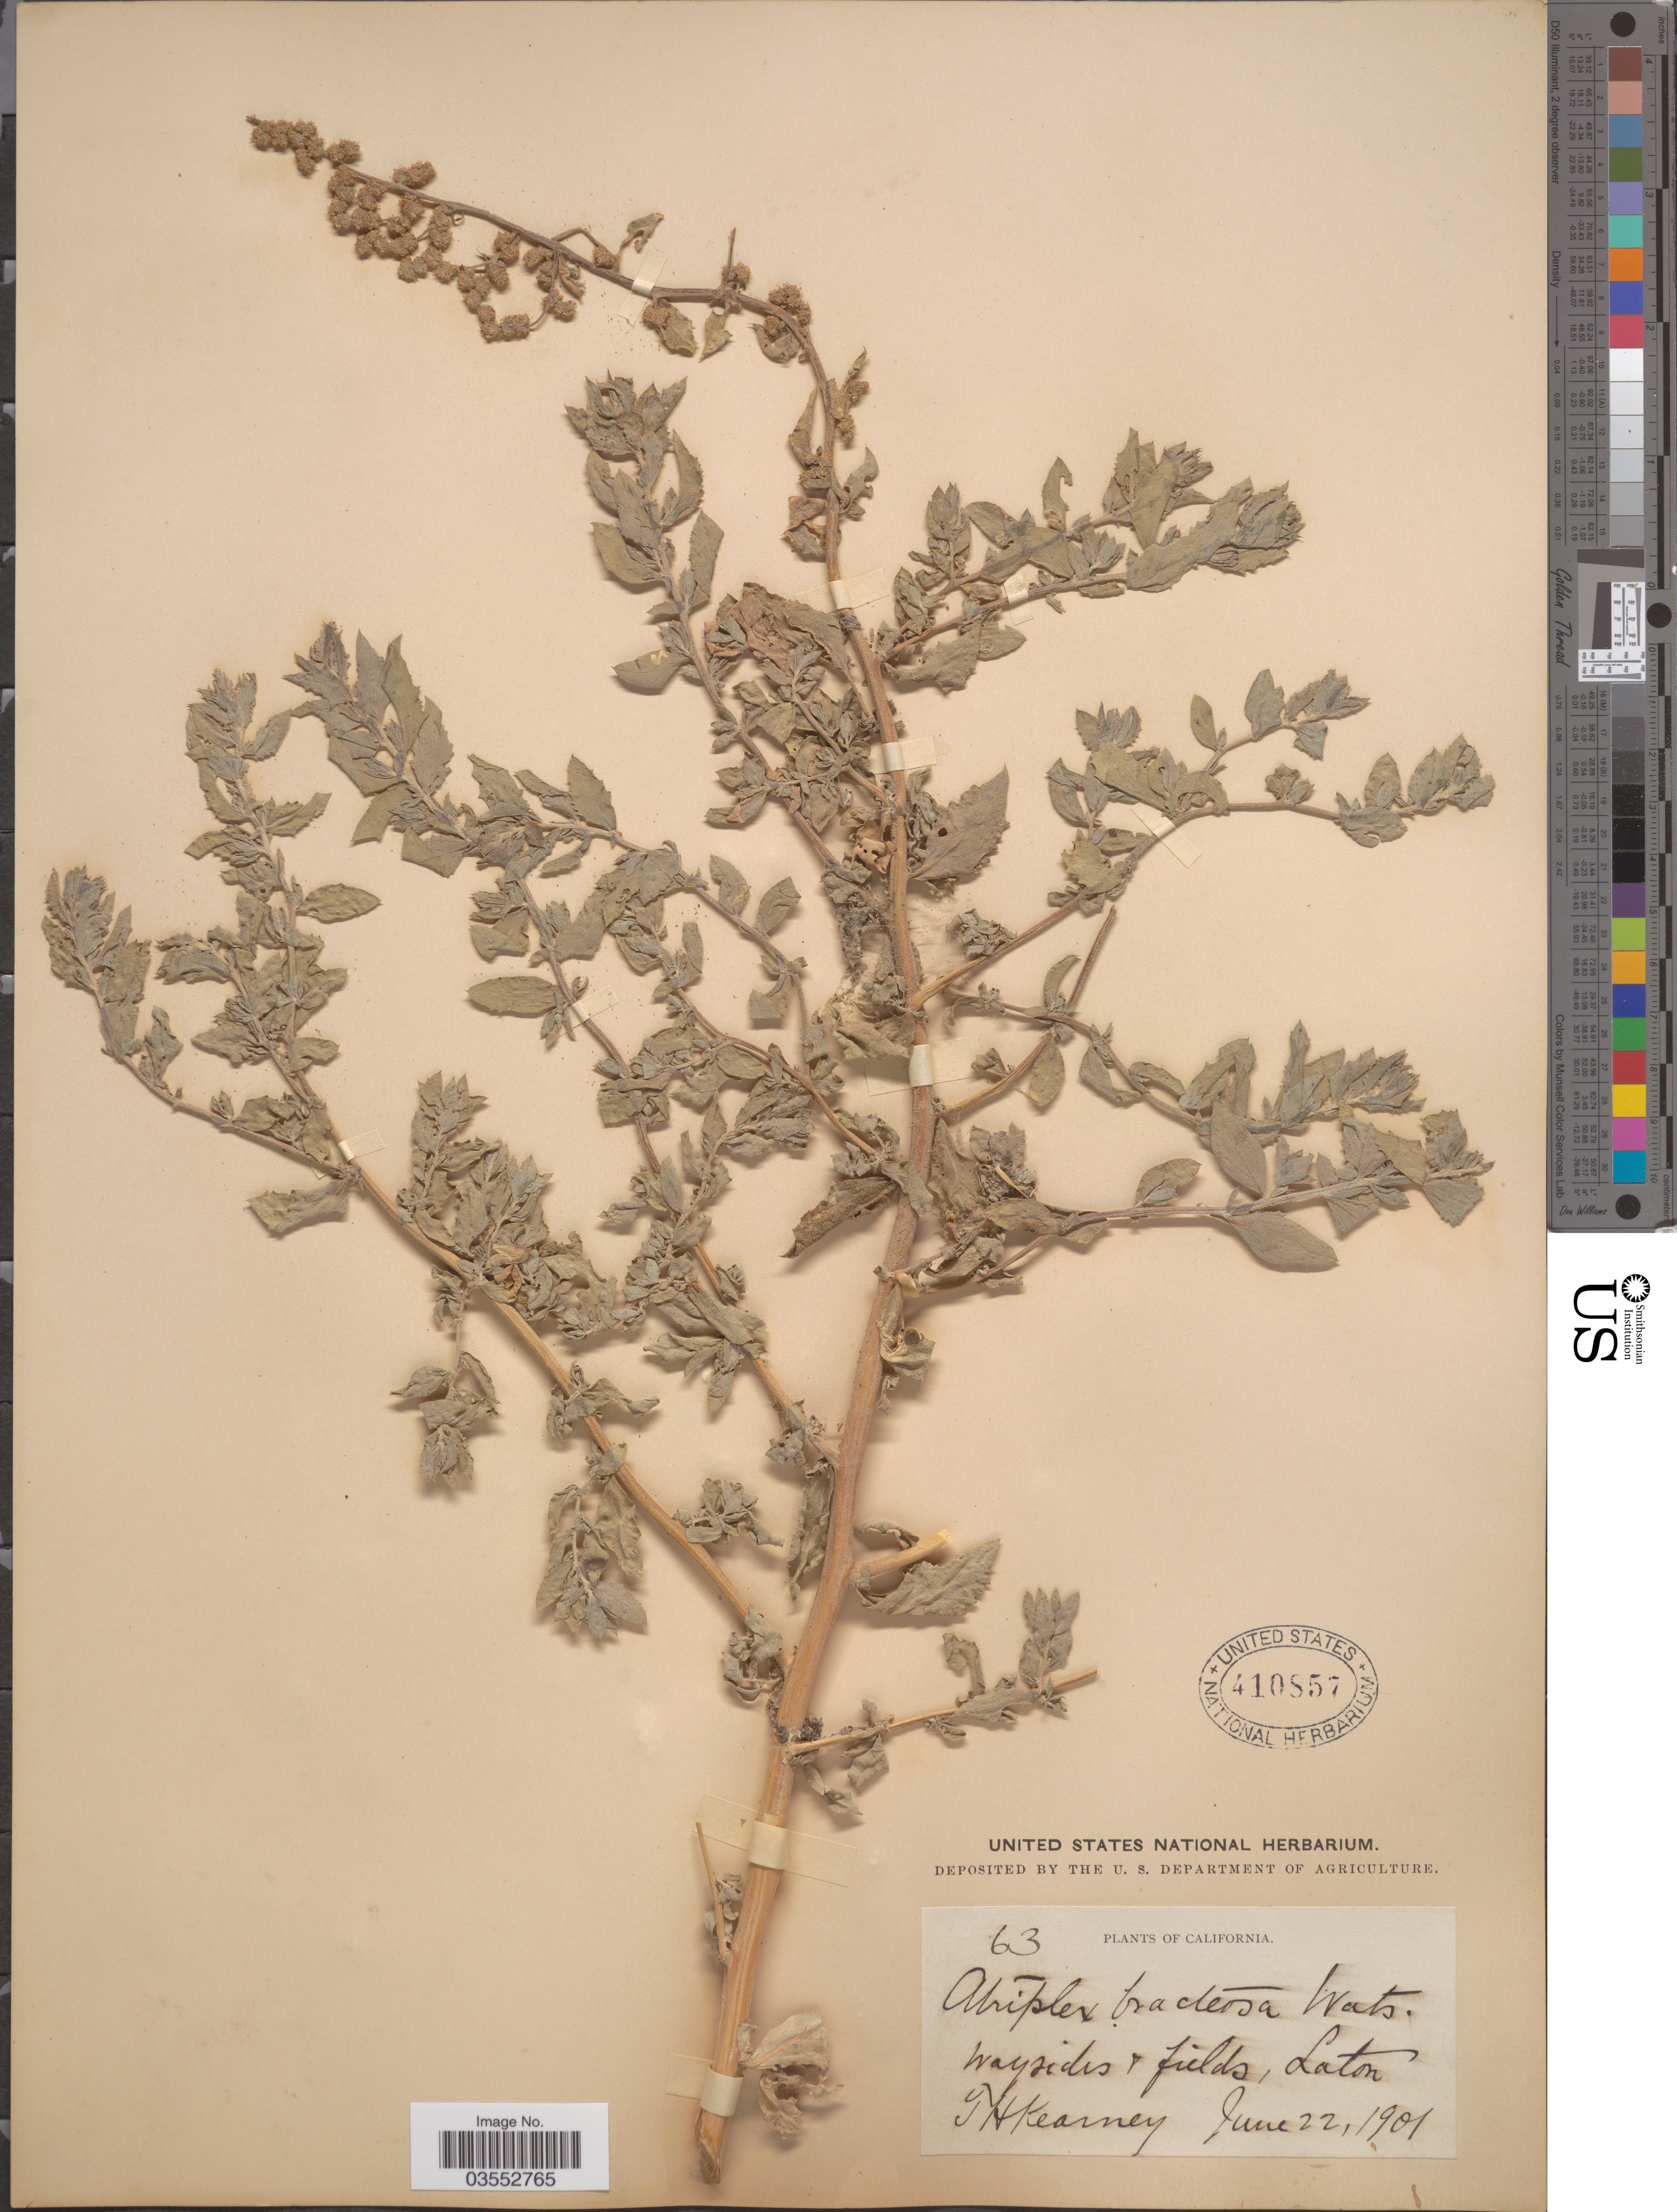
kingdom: Plantae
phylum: Tracheophyta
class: Magnoliopsida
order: Caryophyllales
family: Amaranthaceae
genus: Atriplex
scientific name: Atriplex serenana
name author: A. Nelson ex Abrams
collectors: T. H. Kearney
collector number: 63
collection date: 1901-06-22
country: United States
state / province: California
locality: Laton.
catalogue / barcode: US 410857